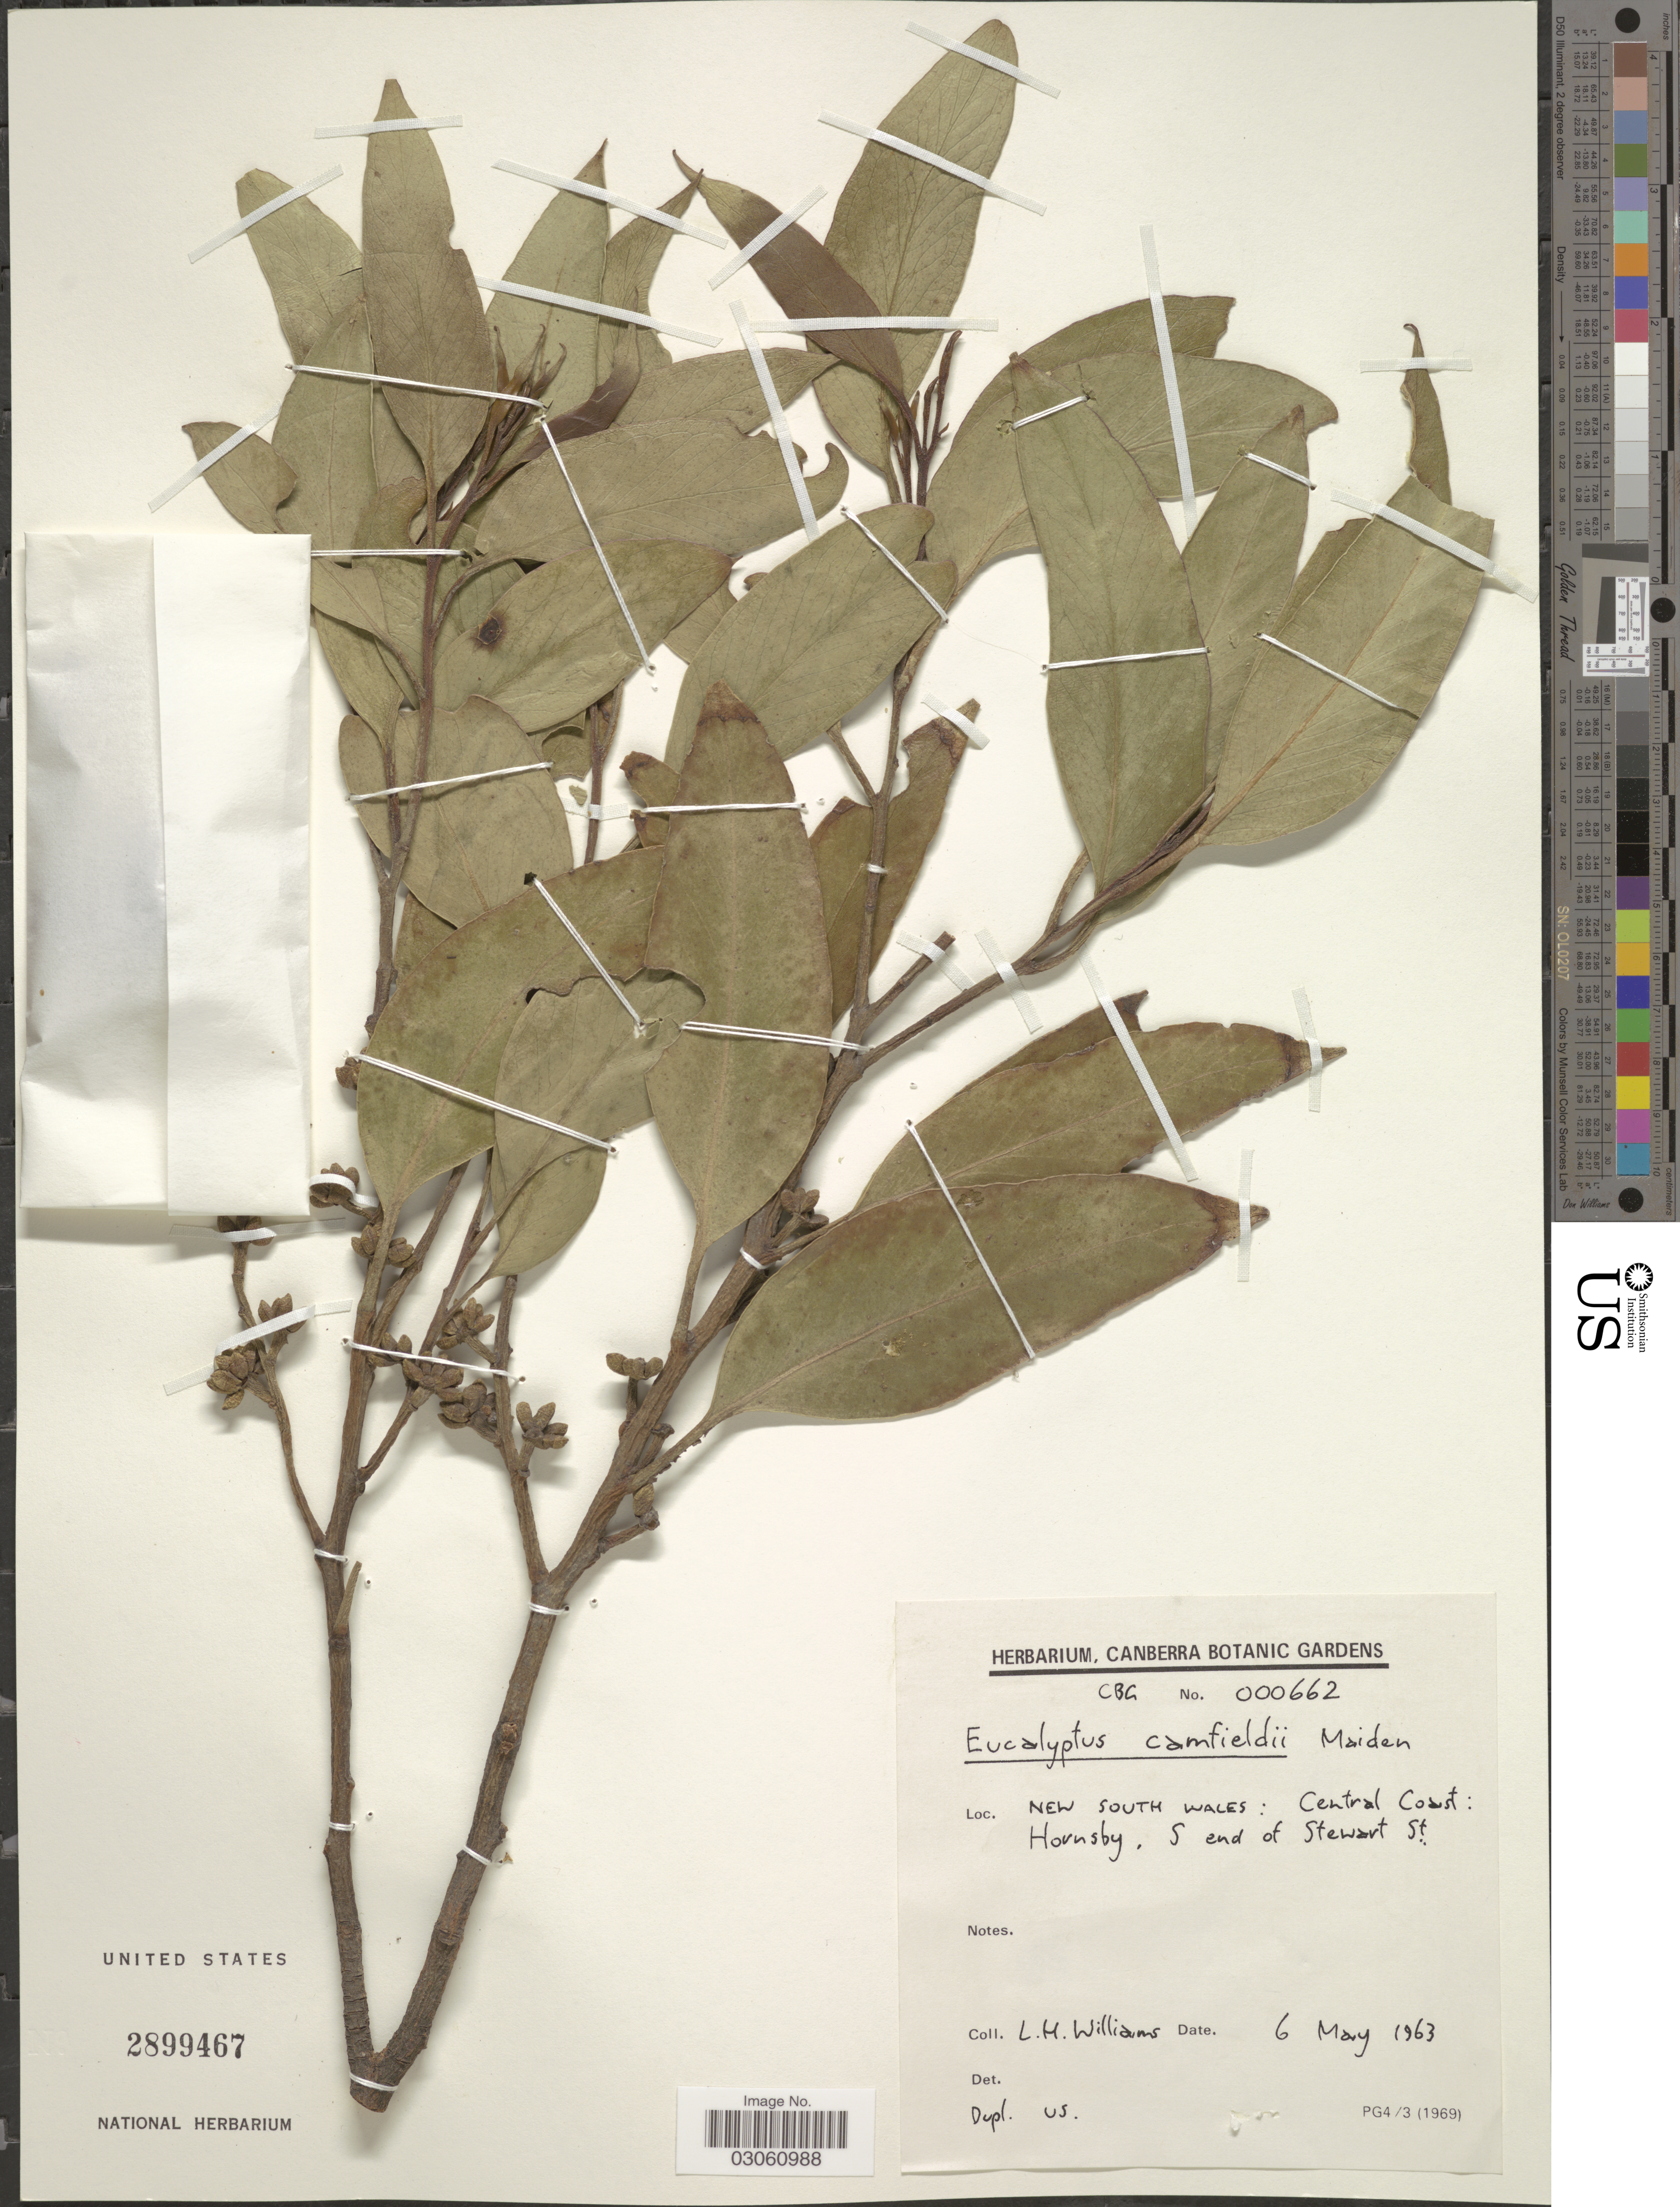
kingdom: Plantae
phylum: Tracheophyta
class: Magnoliopsida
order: Myrtales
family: Myrtaceae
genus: Eucalyptus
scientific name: Eucalyptus camfieldii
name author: Maiden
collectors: L. H. J. Williams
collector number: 000662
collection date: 1963-05-06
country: Australia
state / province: New South Wales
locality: Central Coast: Hornsby, S end of Stewart St.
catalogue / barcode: US 2899467